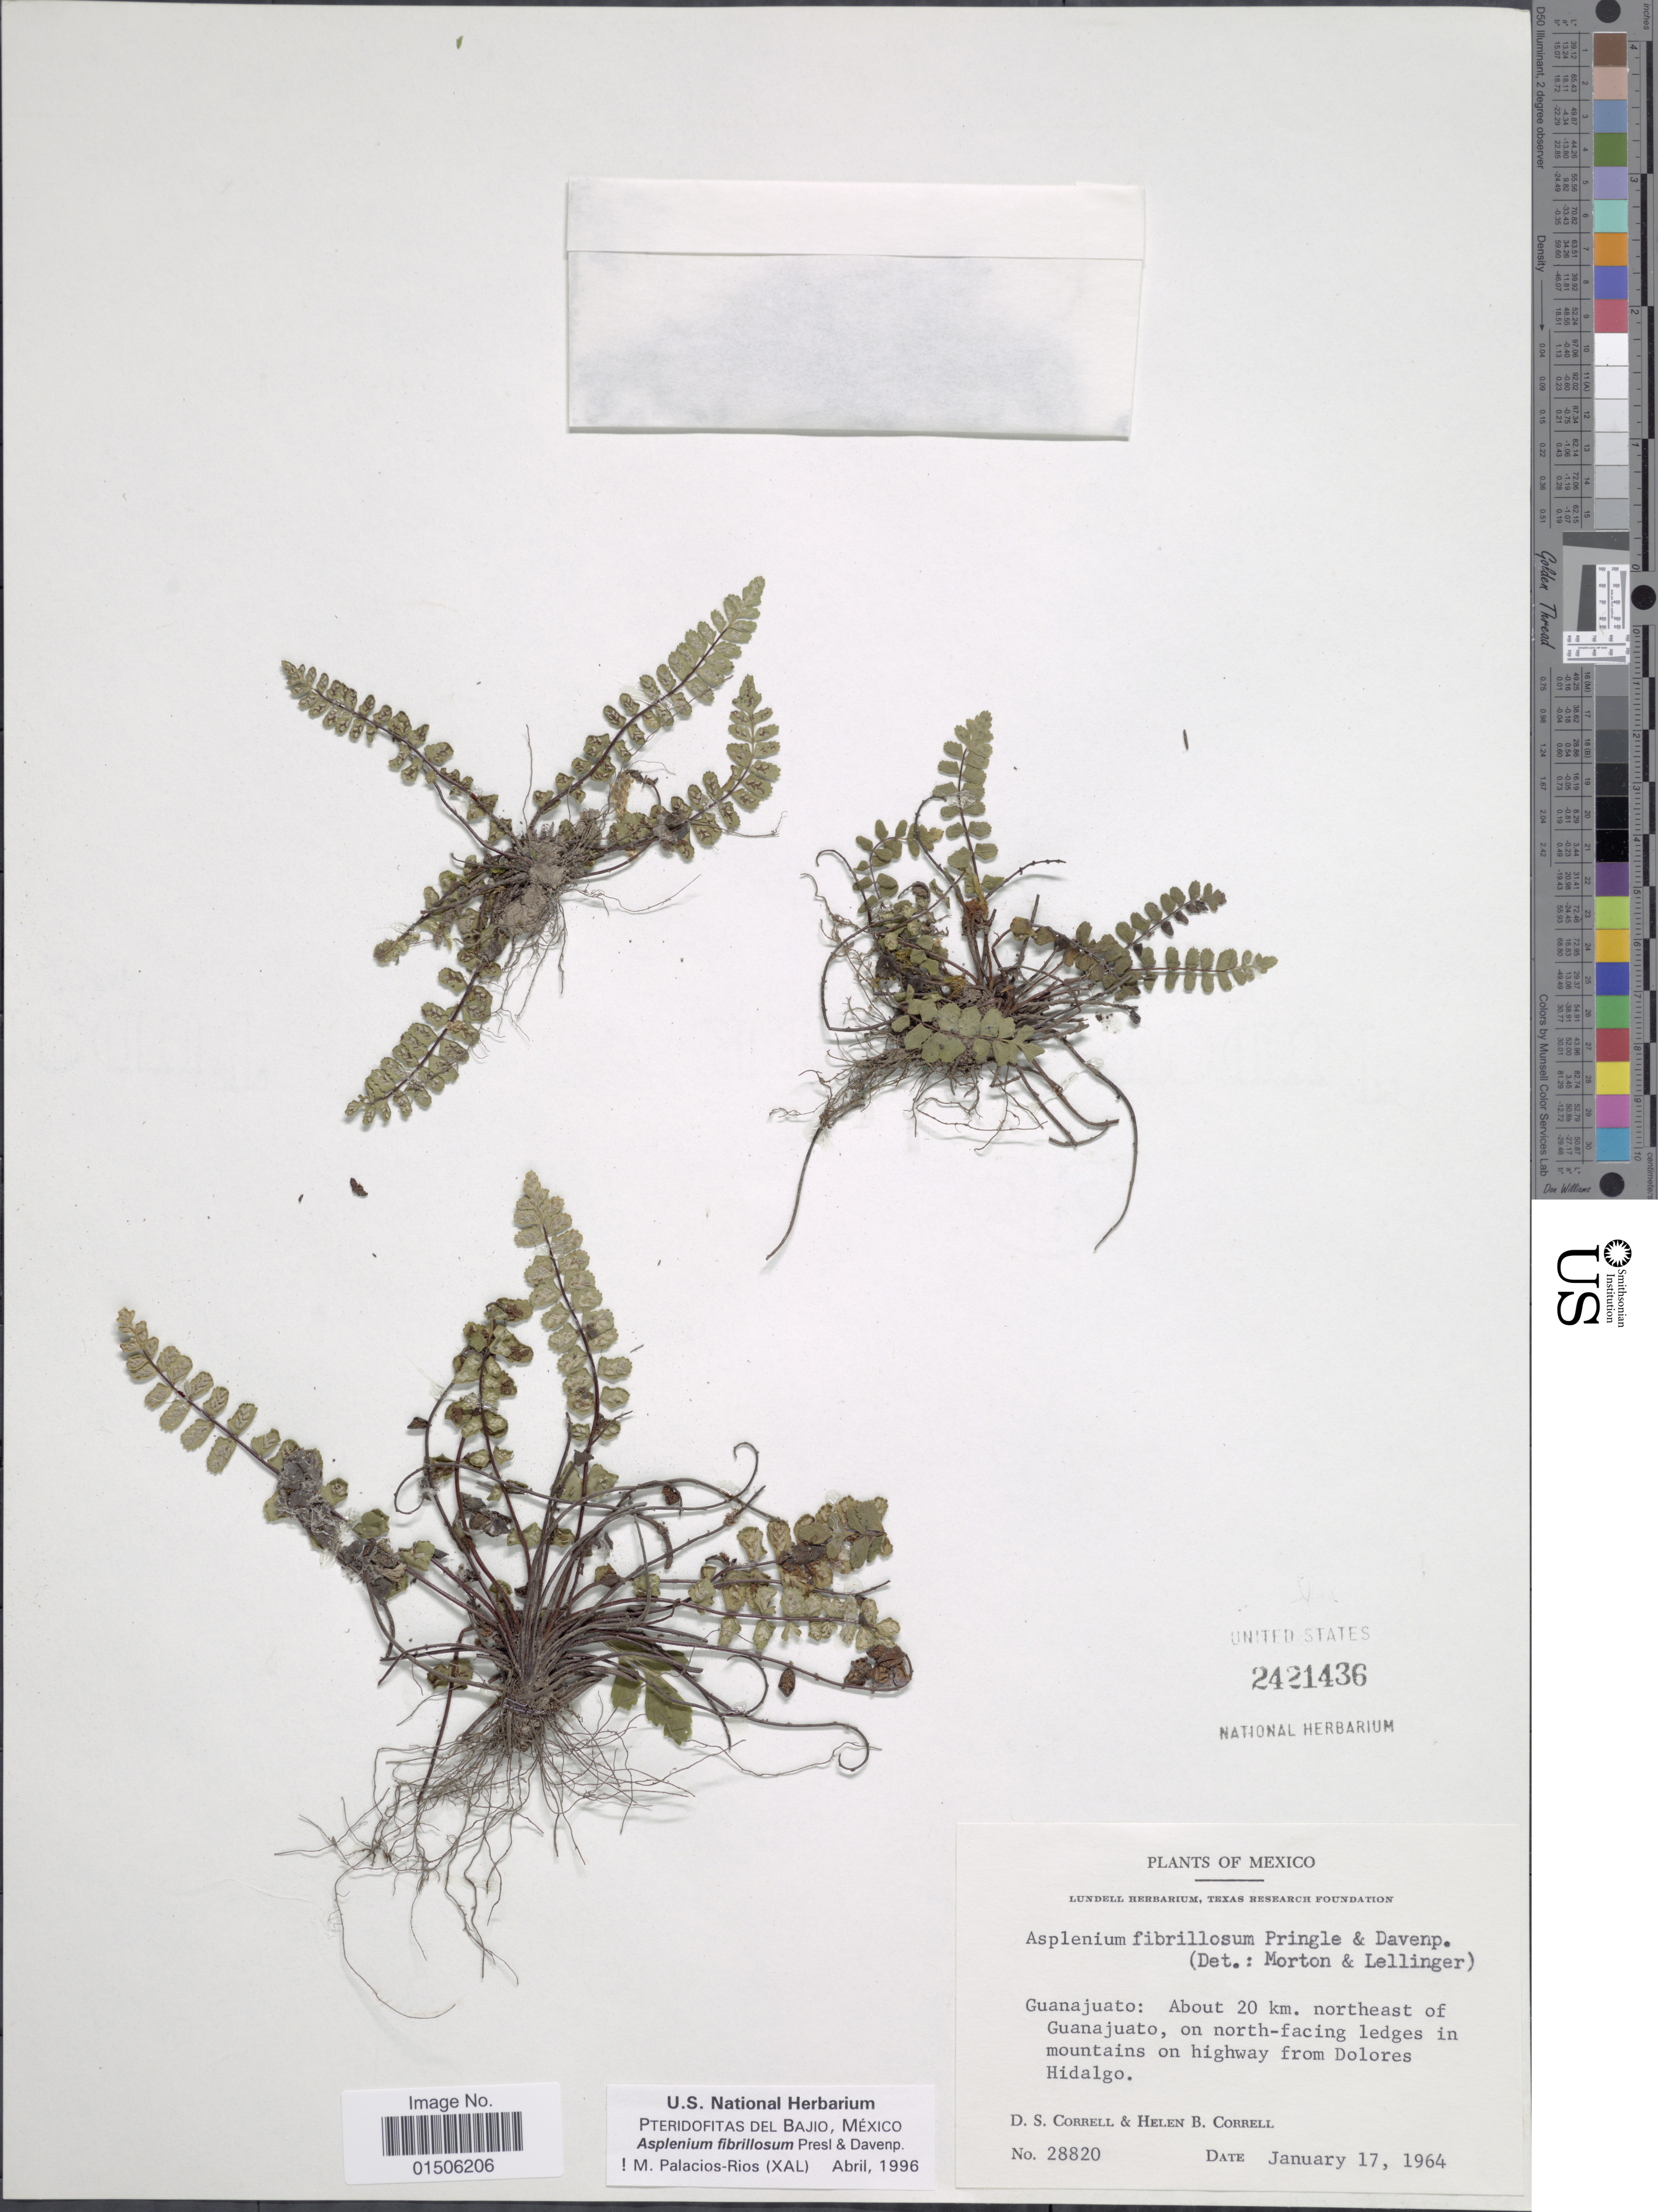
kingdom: Plantae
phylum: Tracheophyta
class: Polypodiopsida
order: Polypodiales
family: Aspleniaceae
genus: Asplenium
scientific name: Asplenium fibrillosum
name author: Pringle & Davenp.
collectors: D. S. Correll & H. Correll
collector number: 28820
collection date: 1964-01-17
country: Mexico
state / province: Guanajuato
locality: About 20 km. northeast of Guanajuato, on north-facing ledges in mountains on highway from Dolores Hidalgo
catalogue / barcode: US 2421436